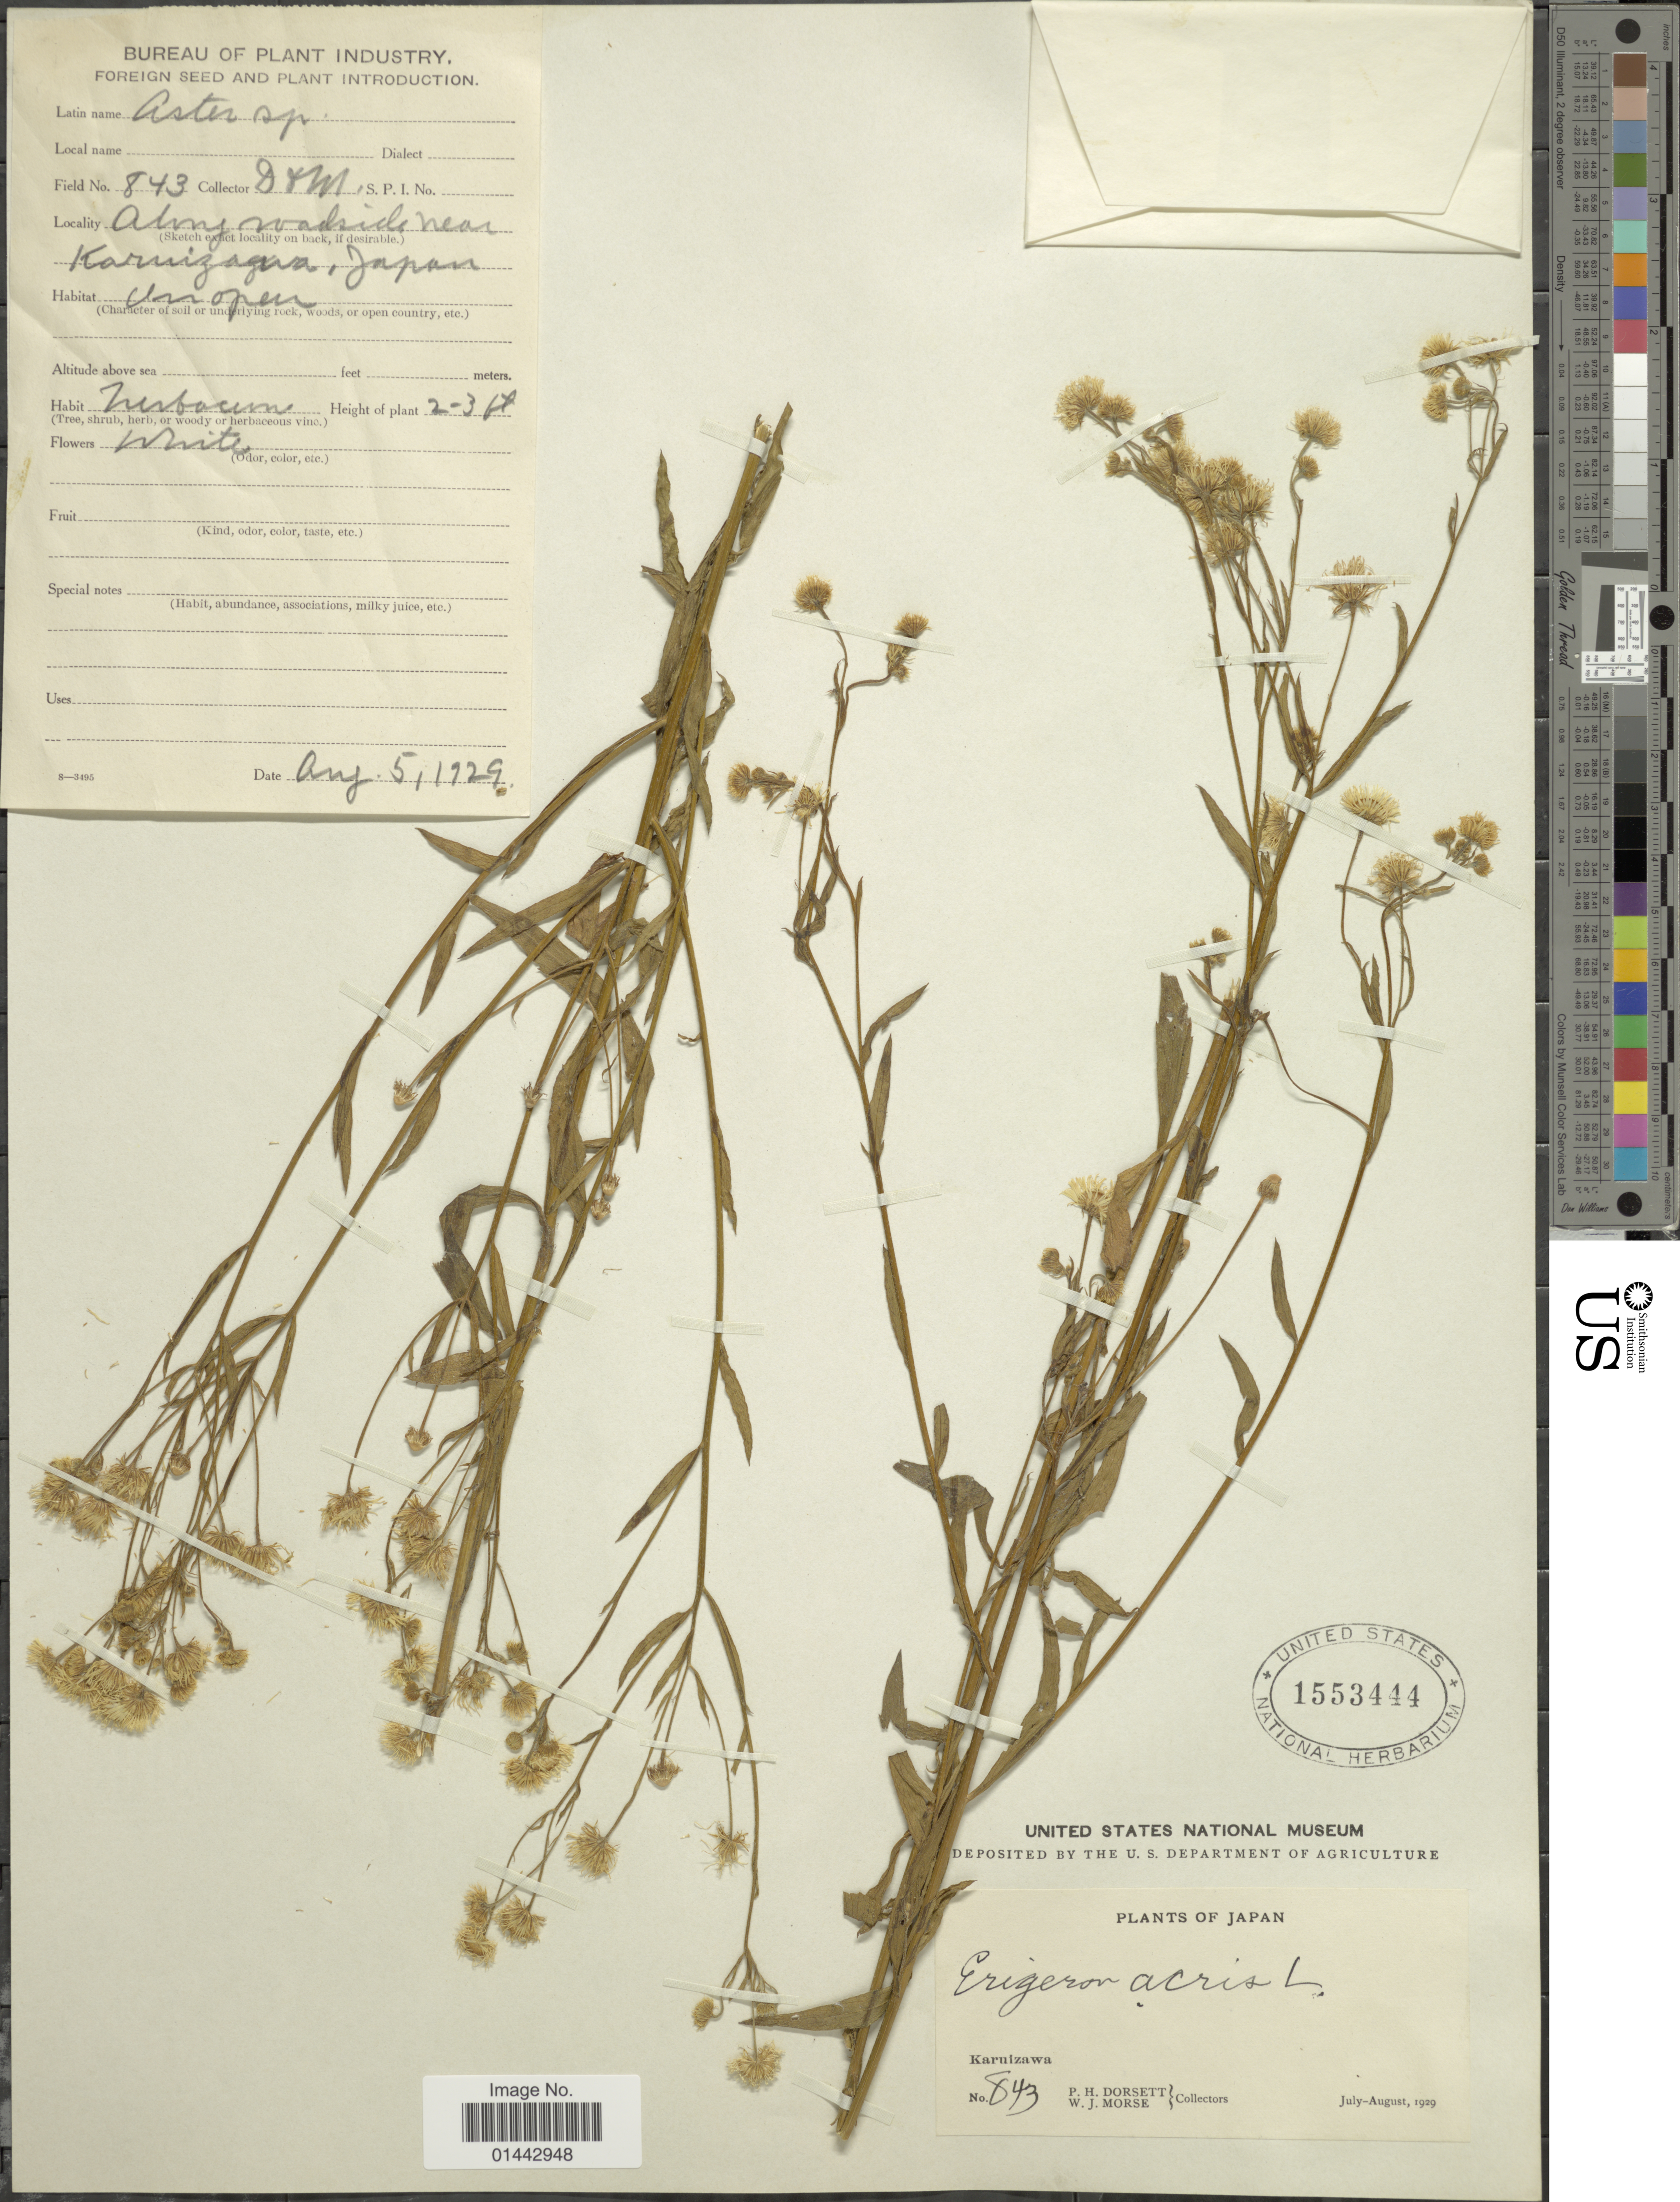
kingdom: Plantae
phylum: Tracheophyta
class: Magnoliopsida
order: Asterales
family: Asteraceae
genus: Erigeron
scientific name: Erigeron acris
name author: L.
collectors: P. H. Dorsett & W. J. Morse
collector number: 843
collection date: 1929-07/1929-08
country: Japan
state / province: Nagano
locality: Along roadside near Karuizawa.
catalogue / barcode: US 1553444